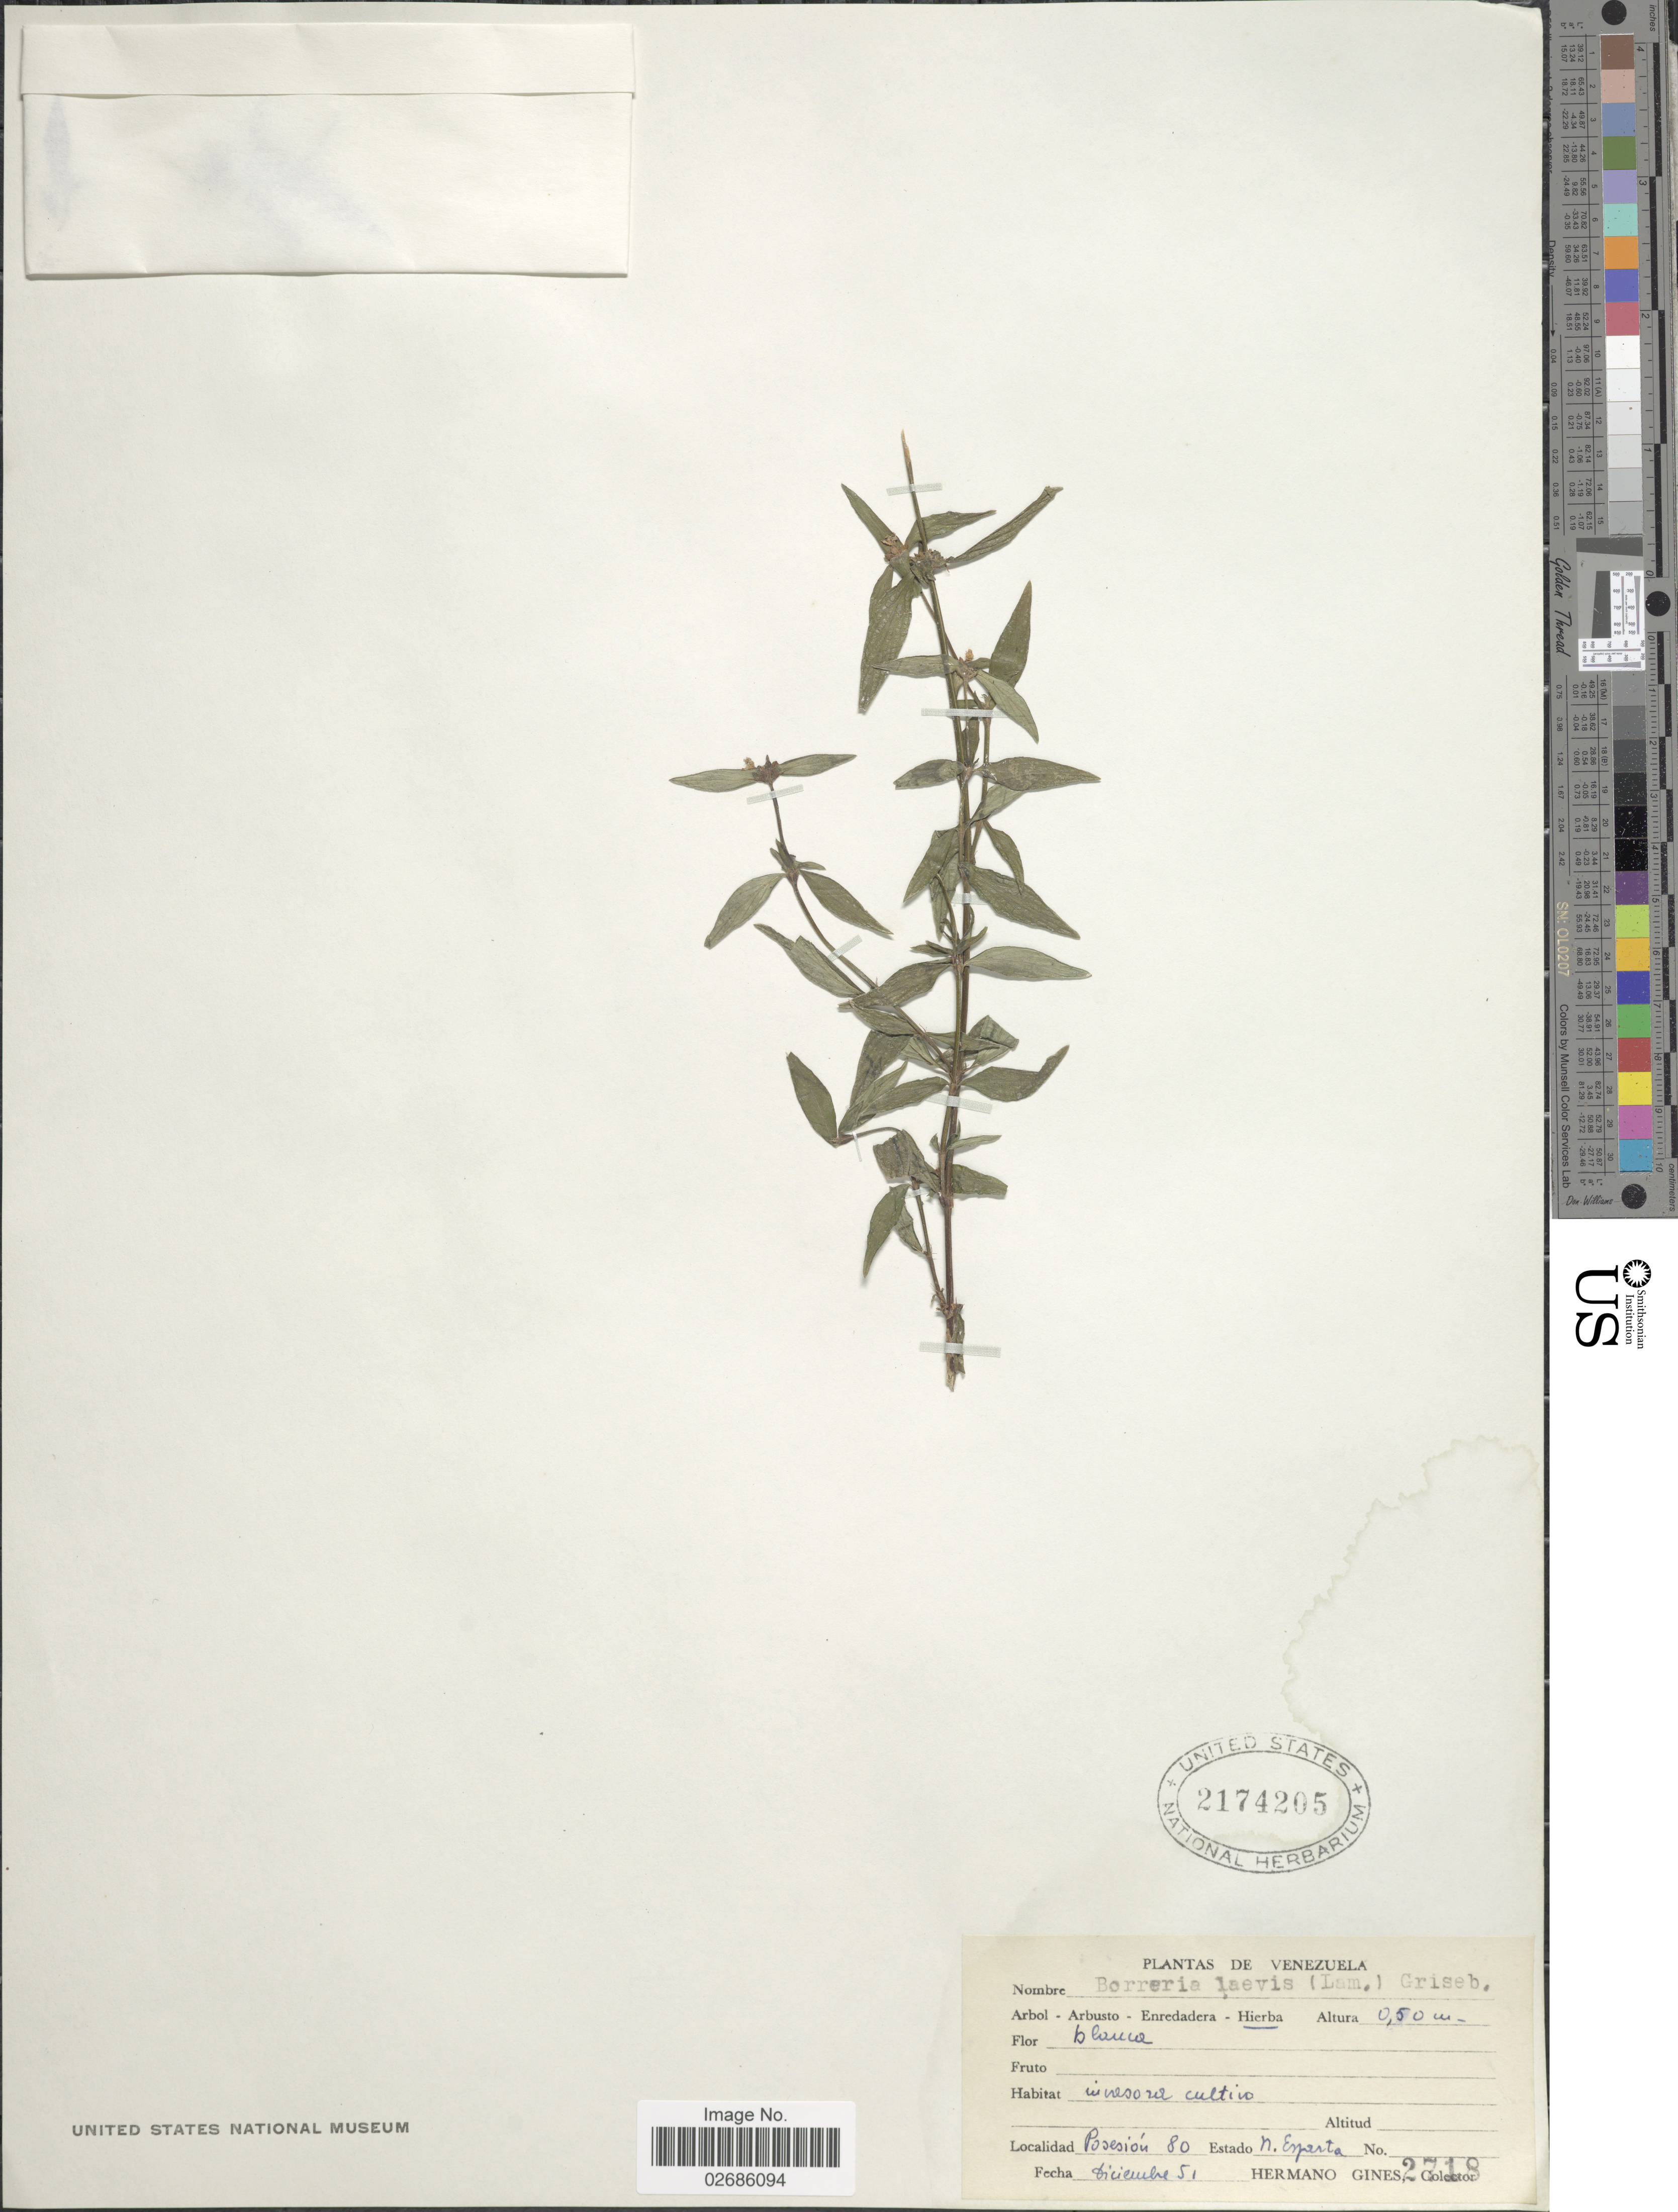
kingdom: Plantae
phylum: Tracheophyta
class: Magnoliopsida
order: Gentianales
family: Rubiaceae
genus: Borreria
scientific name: Borreria assurgens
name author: (Ruiz & Pav.) Griseb.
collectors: Bro. Gines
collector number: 2718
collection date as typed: Transcribed d/m/y: /12/51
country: Venezuela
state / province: Nueva Esparta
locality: Posesión 80. Estado: N. Esparta.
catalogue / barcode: US 2174205